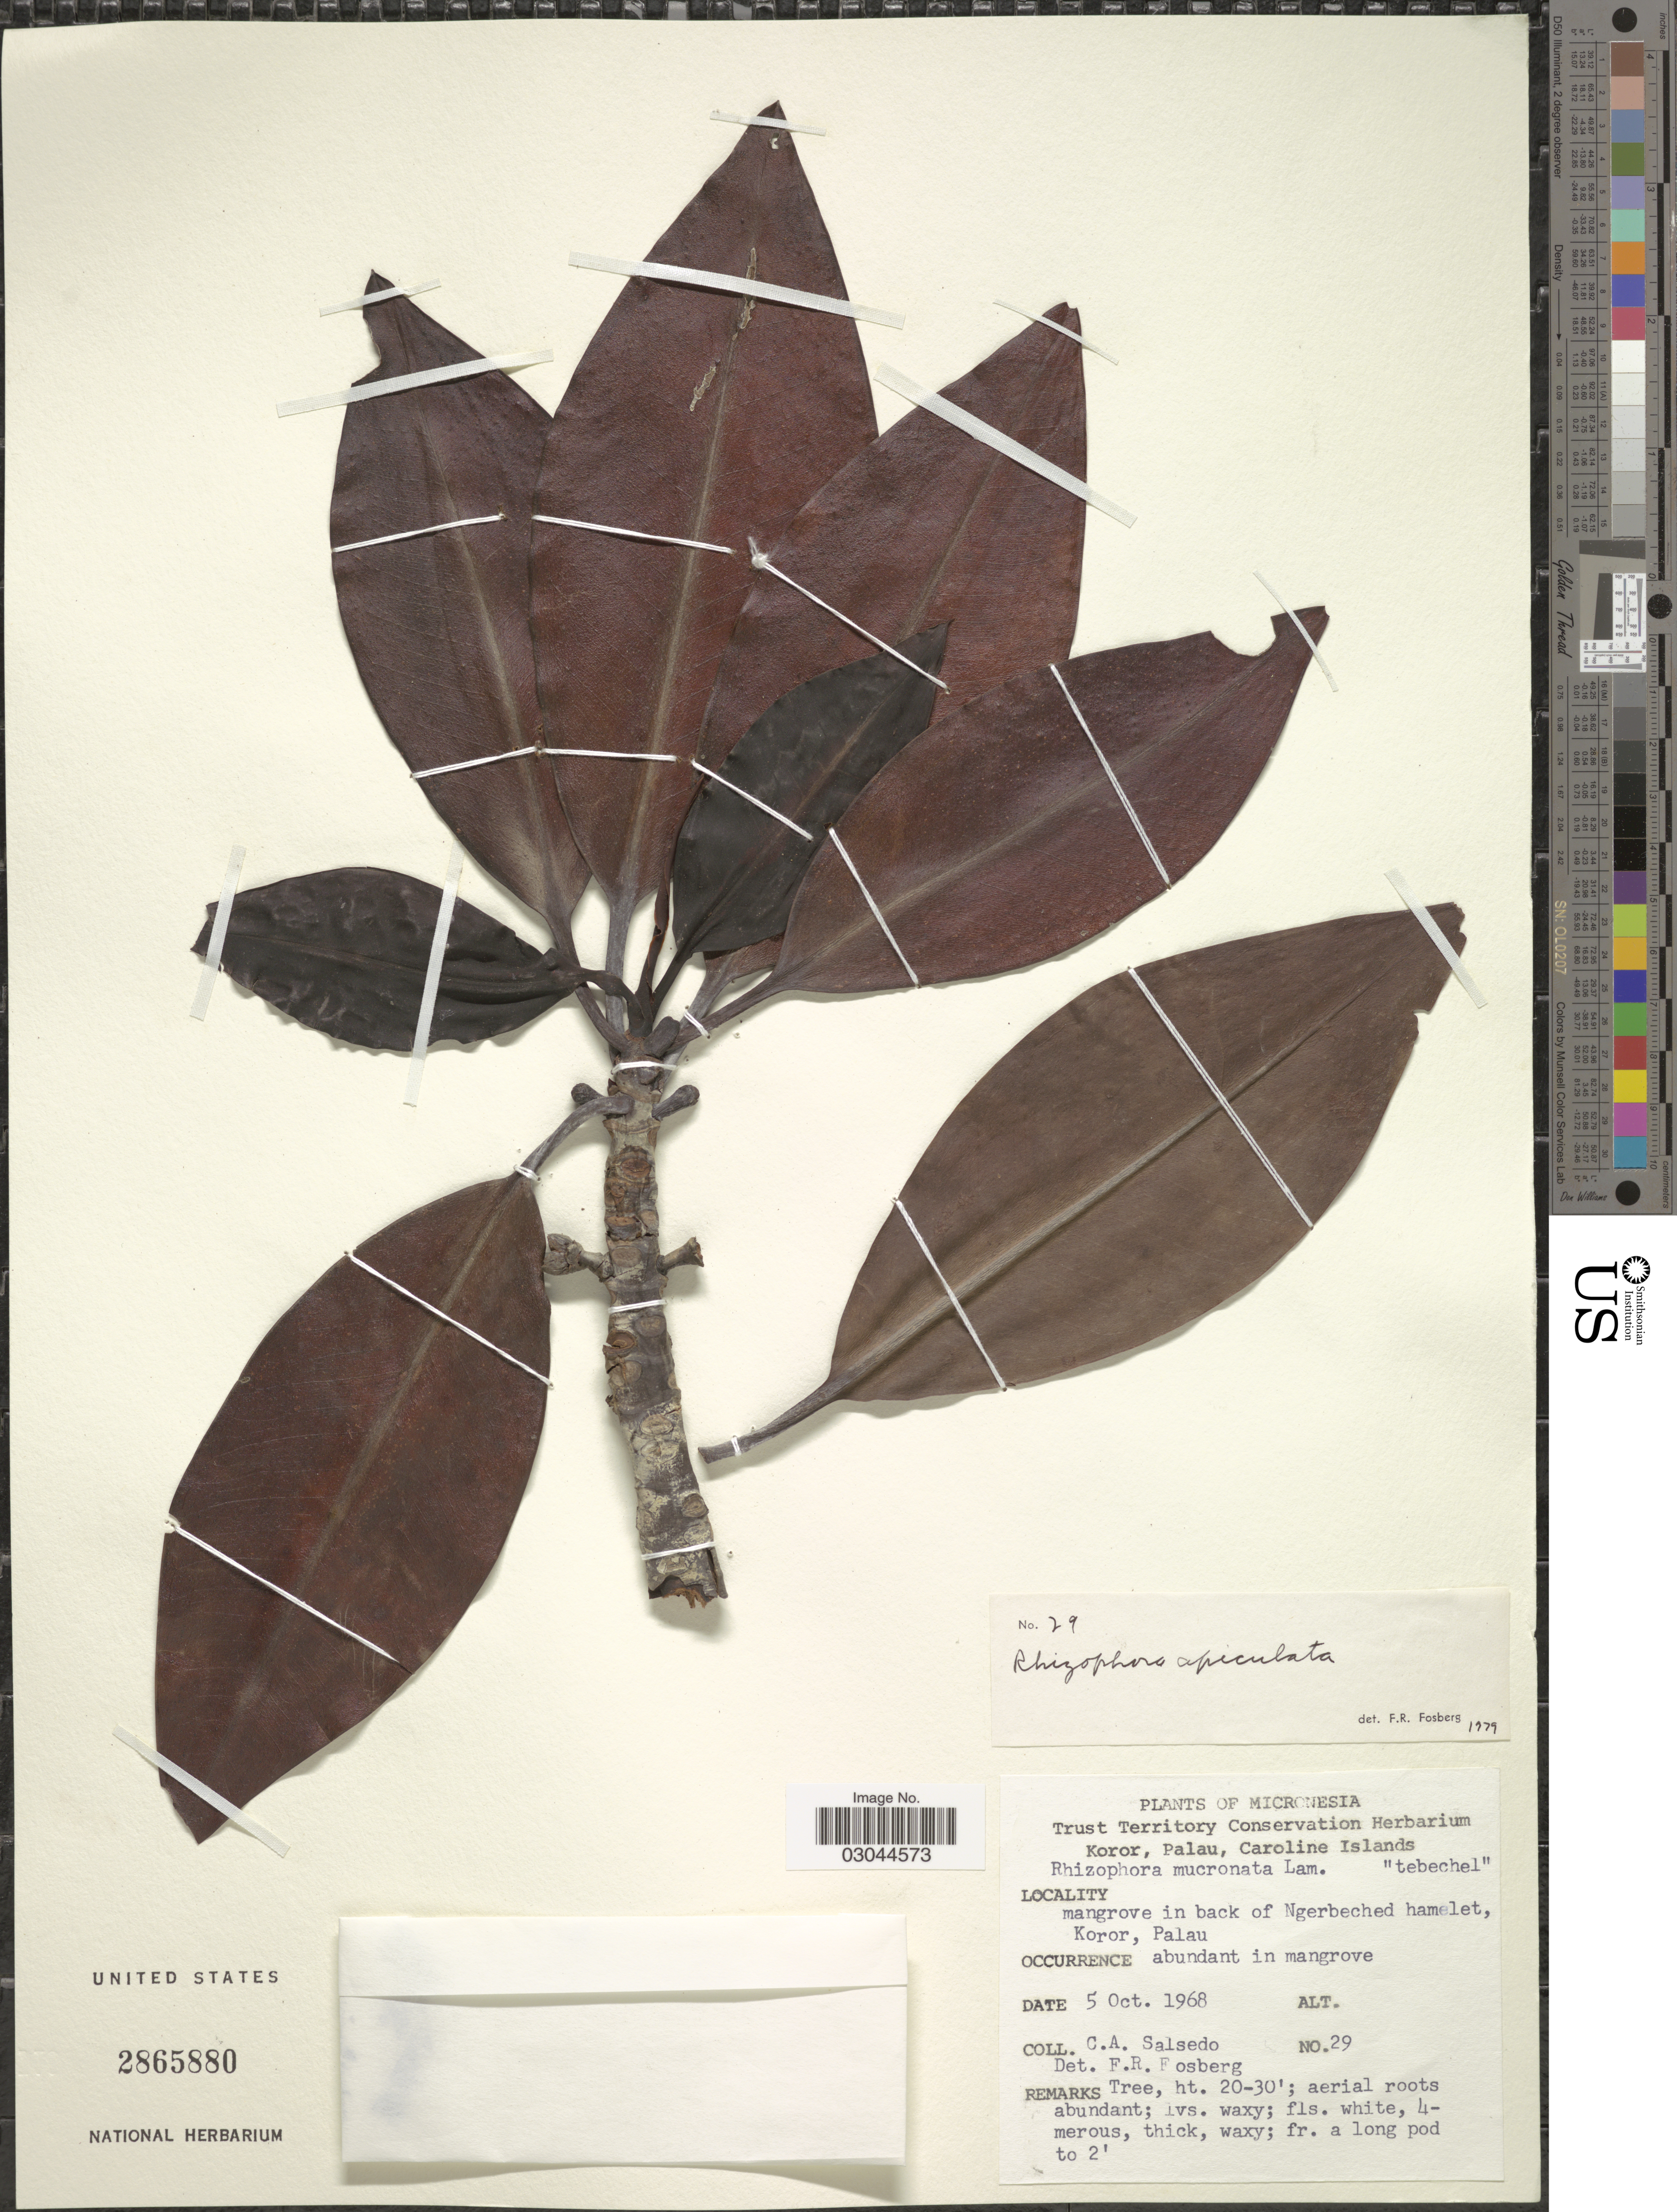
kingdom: Plantae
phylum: Tracheophyta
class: Magnoliopsida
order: Malpighiales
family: Rhizophoraceae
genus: Rhizophora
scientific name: Rhizophora apiculata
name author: Blume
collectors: C.A. Salsedo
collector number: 29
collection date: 1968-10-05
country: Palau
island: Oreor [Koror]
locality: Micronesia. Mangrove in back of Ngerbeched hamelet, Koror, Palau.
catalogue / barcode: US 2865880